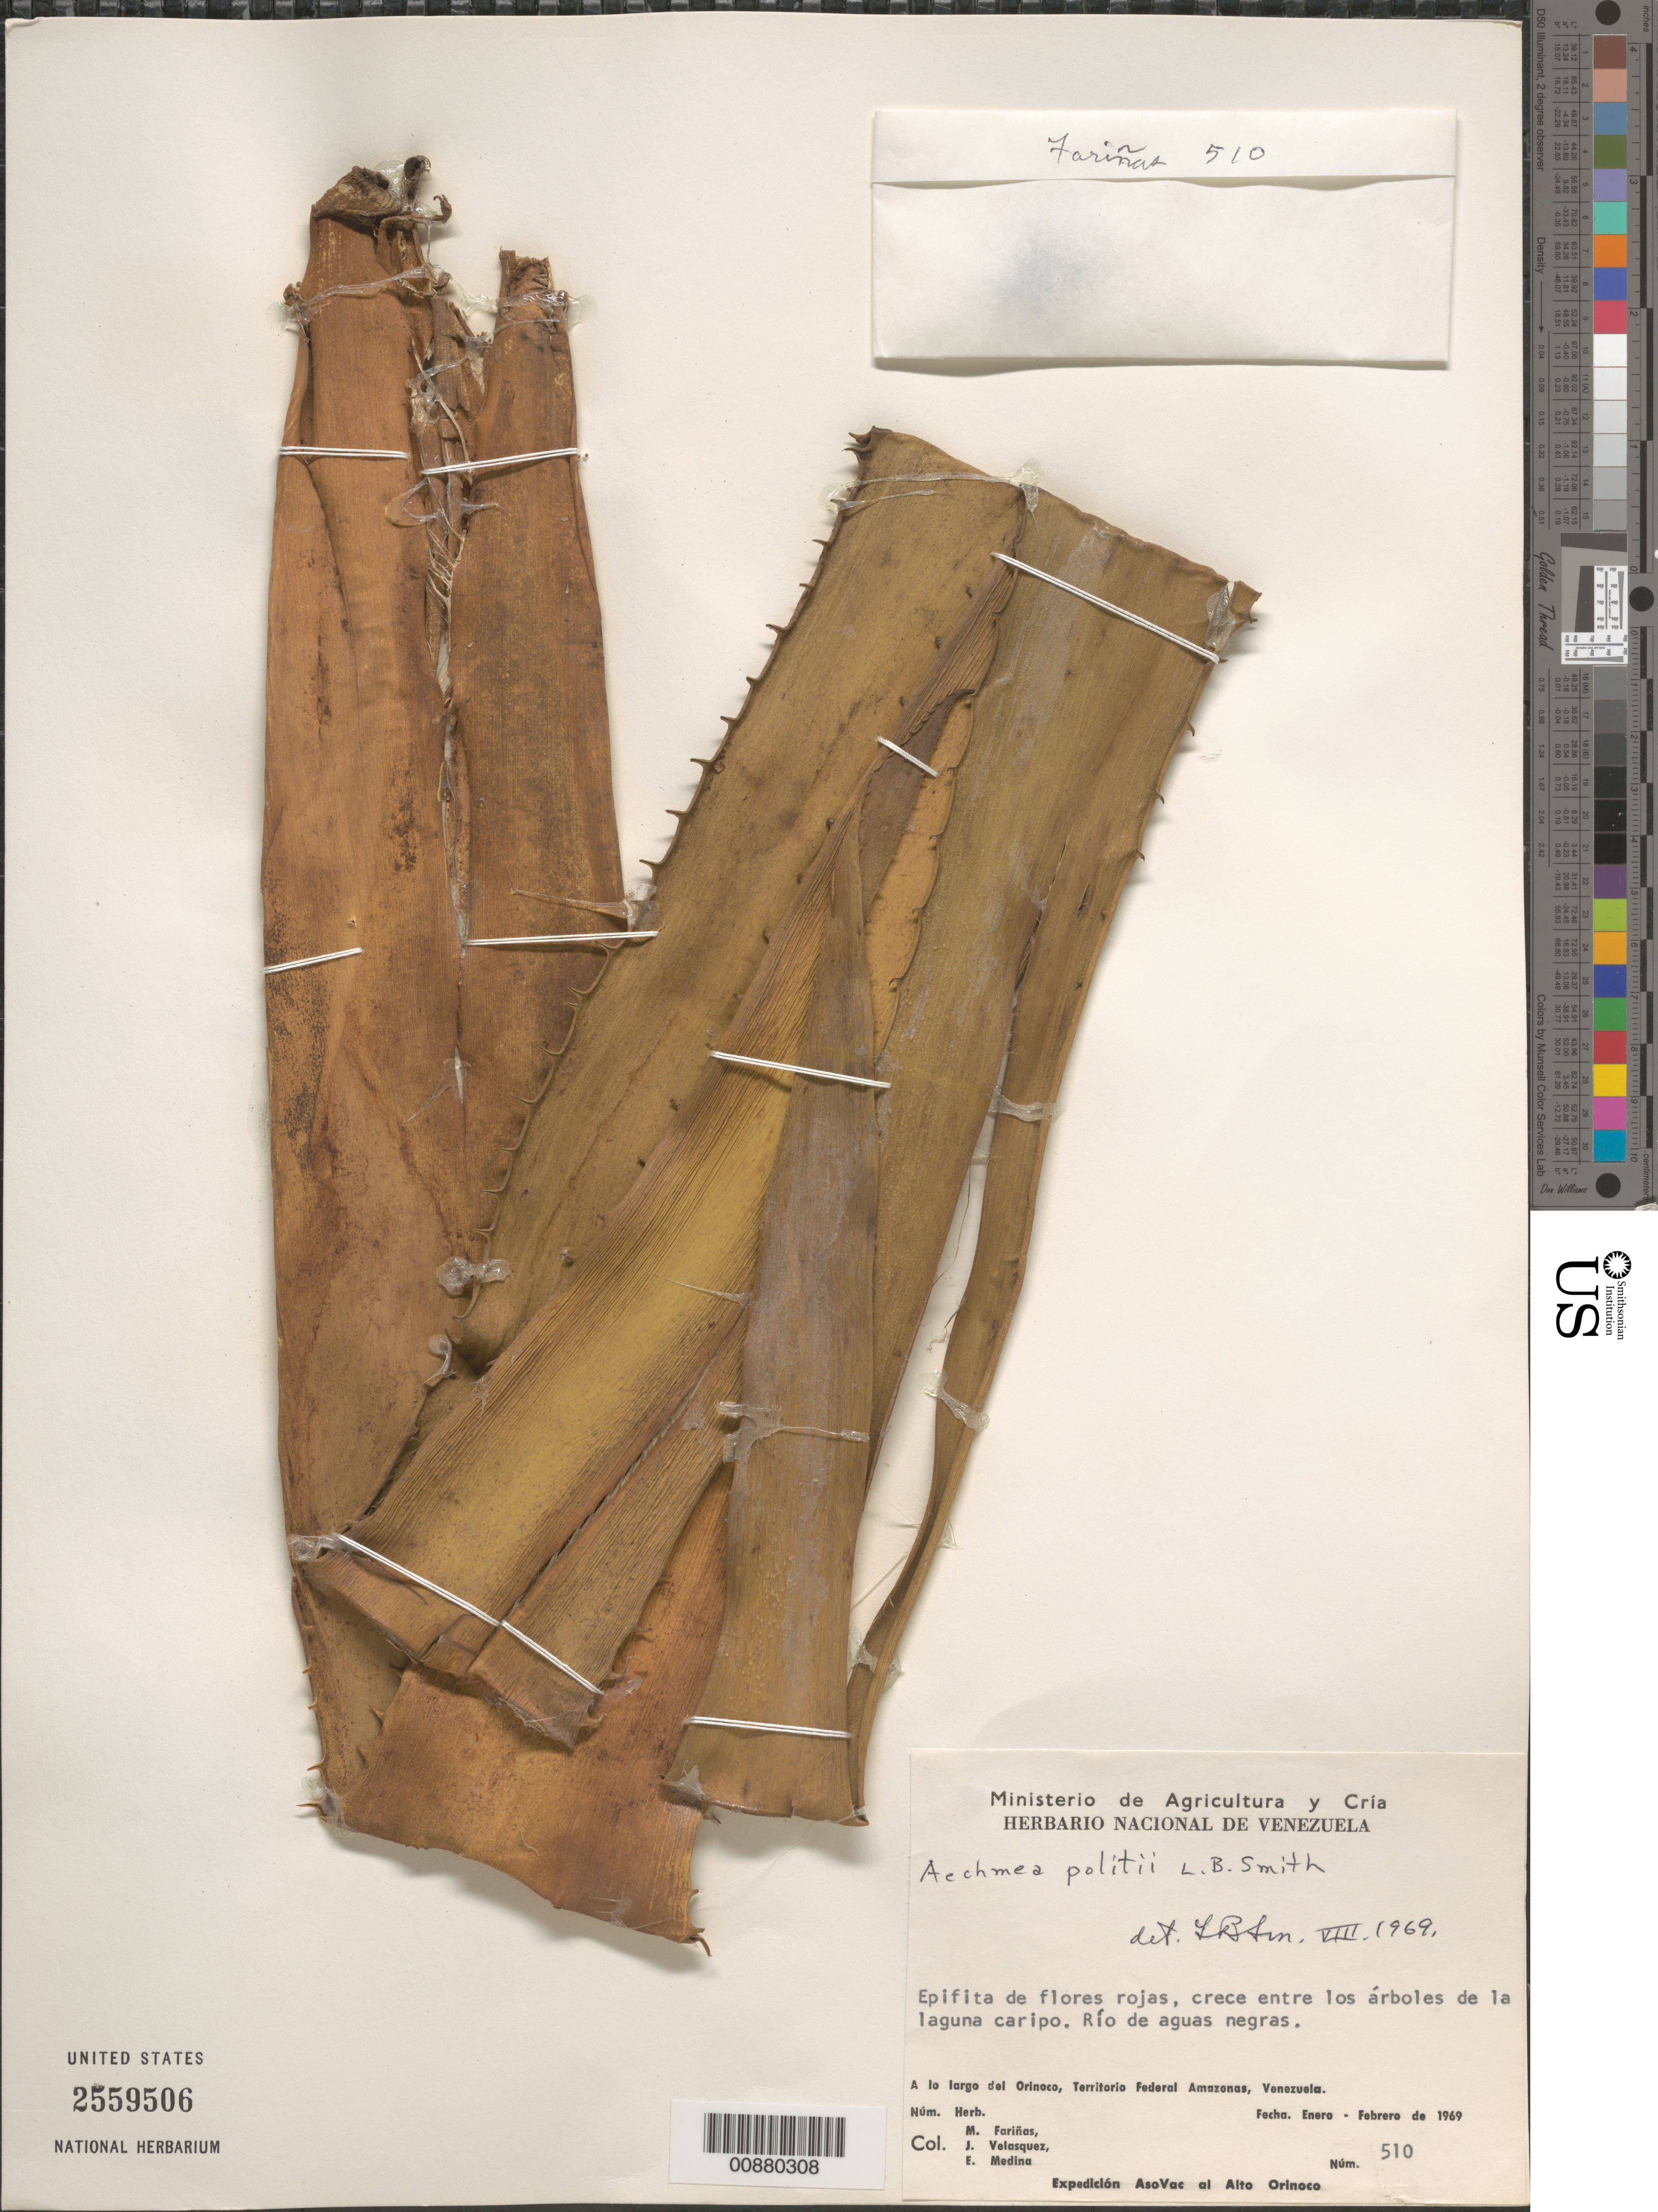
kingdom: Plantae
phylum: Tracheophyta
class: Liliopsida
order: Poales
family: Bromeliaceae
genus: Aechmea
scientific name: Aechmea politii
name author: L.B. Sm.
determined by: Smith, Lyman B., (US), NMNH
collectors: M. Fariñas, J. Velasquez & E. Medina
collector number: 510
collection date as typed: Jan-69 to Feb-69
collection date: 1969-01/1969-02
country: Venezuela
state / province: Amazonas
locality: Río Orinoco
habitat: Crece entre los arboles de la laguna caripo, rio de aguas negras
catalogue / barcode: US 2559506